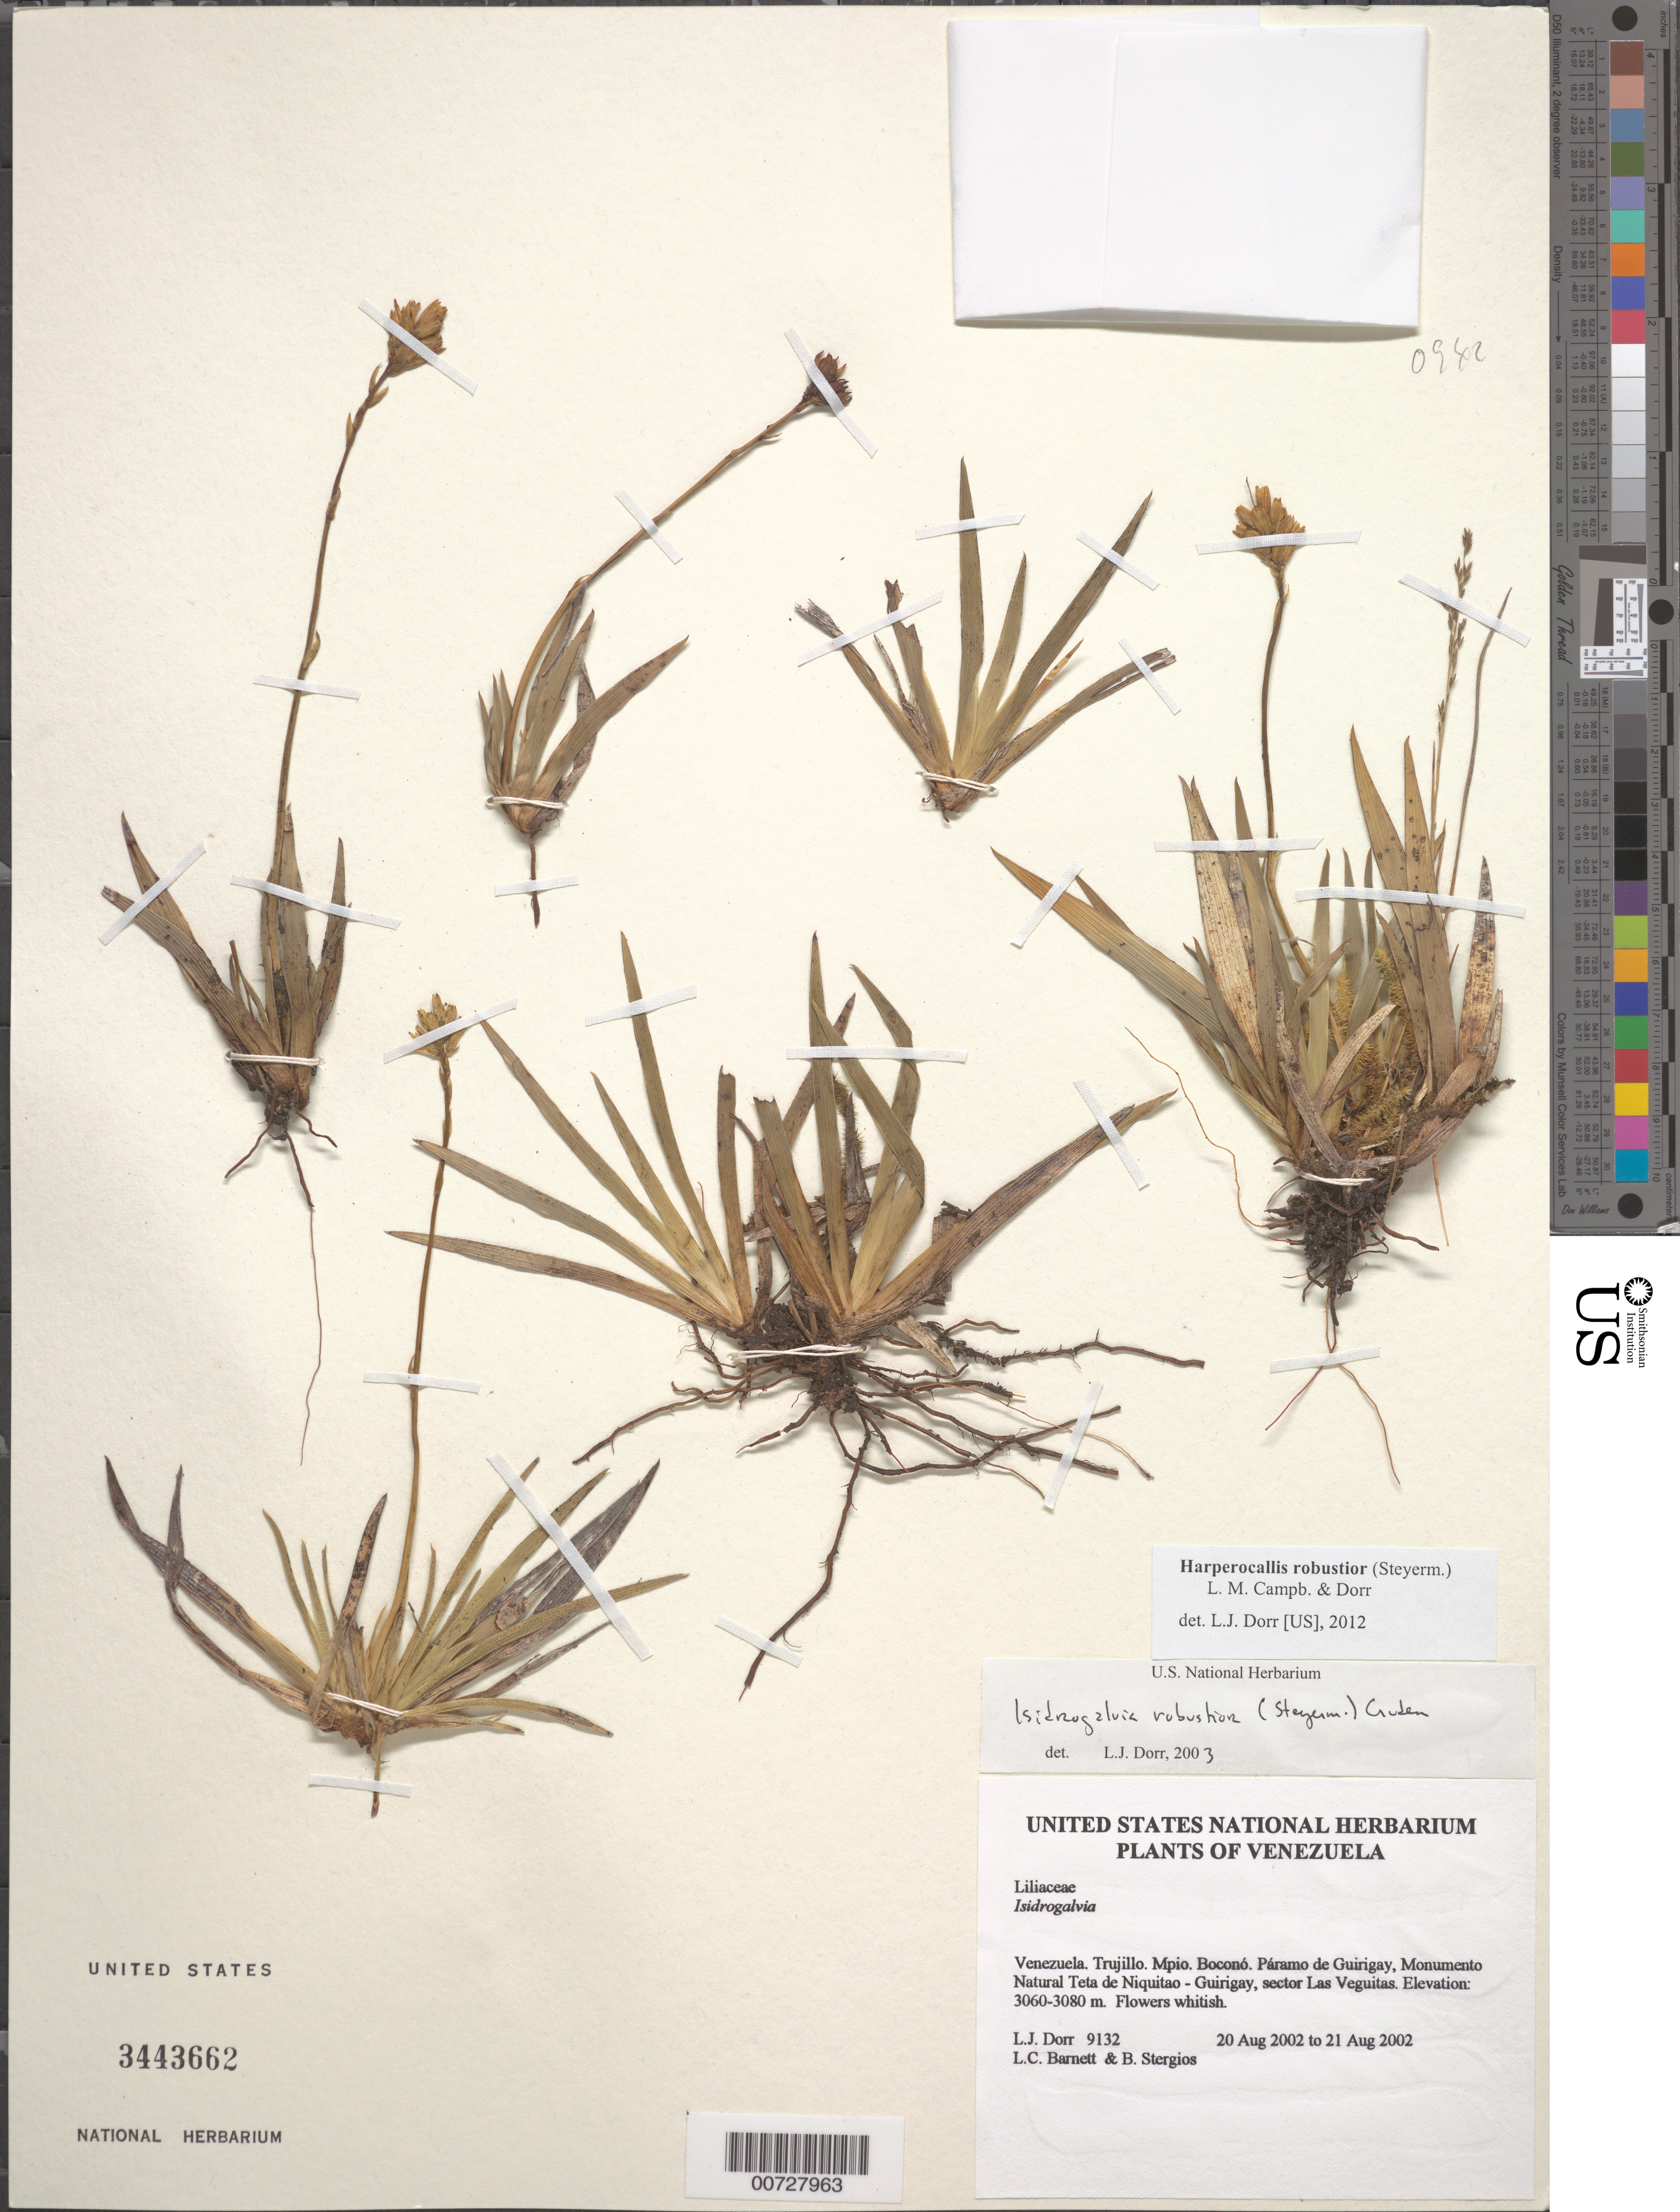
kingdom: Plantae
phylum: Tracheophyta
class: Liliopsida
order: Alismatales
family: Tofieldiaceae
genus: Harperocallis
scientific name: Harperocallis robustior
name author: (Steyerm.) L.M. Campb. & Dorr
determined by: Dorr, L. J., (BOT), Smithsonian Institution - National Museum of Natural History (UNITED STATES)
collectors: L. J. Dorr, L. C. Barnett & B. G. Stergios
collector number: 9132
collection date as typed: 20 Aug 2002 to 21 Aug 2002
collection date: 2002-08-20/2002-08-21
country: Venezuela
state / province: Trujillo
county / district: Boconó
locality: Páramo de Guirigay, Monumento Natural Teta de Niquitao - Guirigay, sector Las Veguitas.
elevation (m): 3060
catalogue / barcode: US 3443662